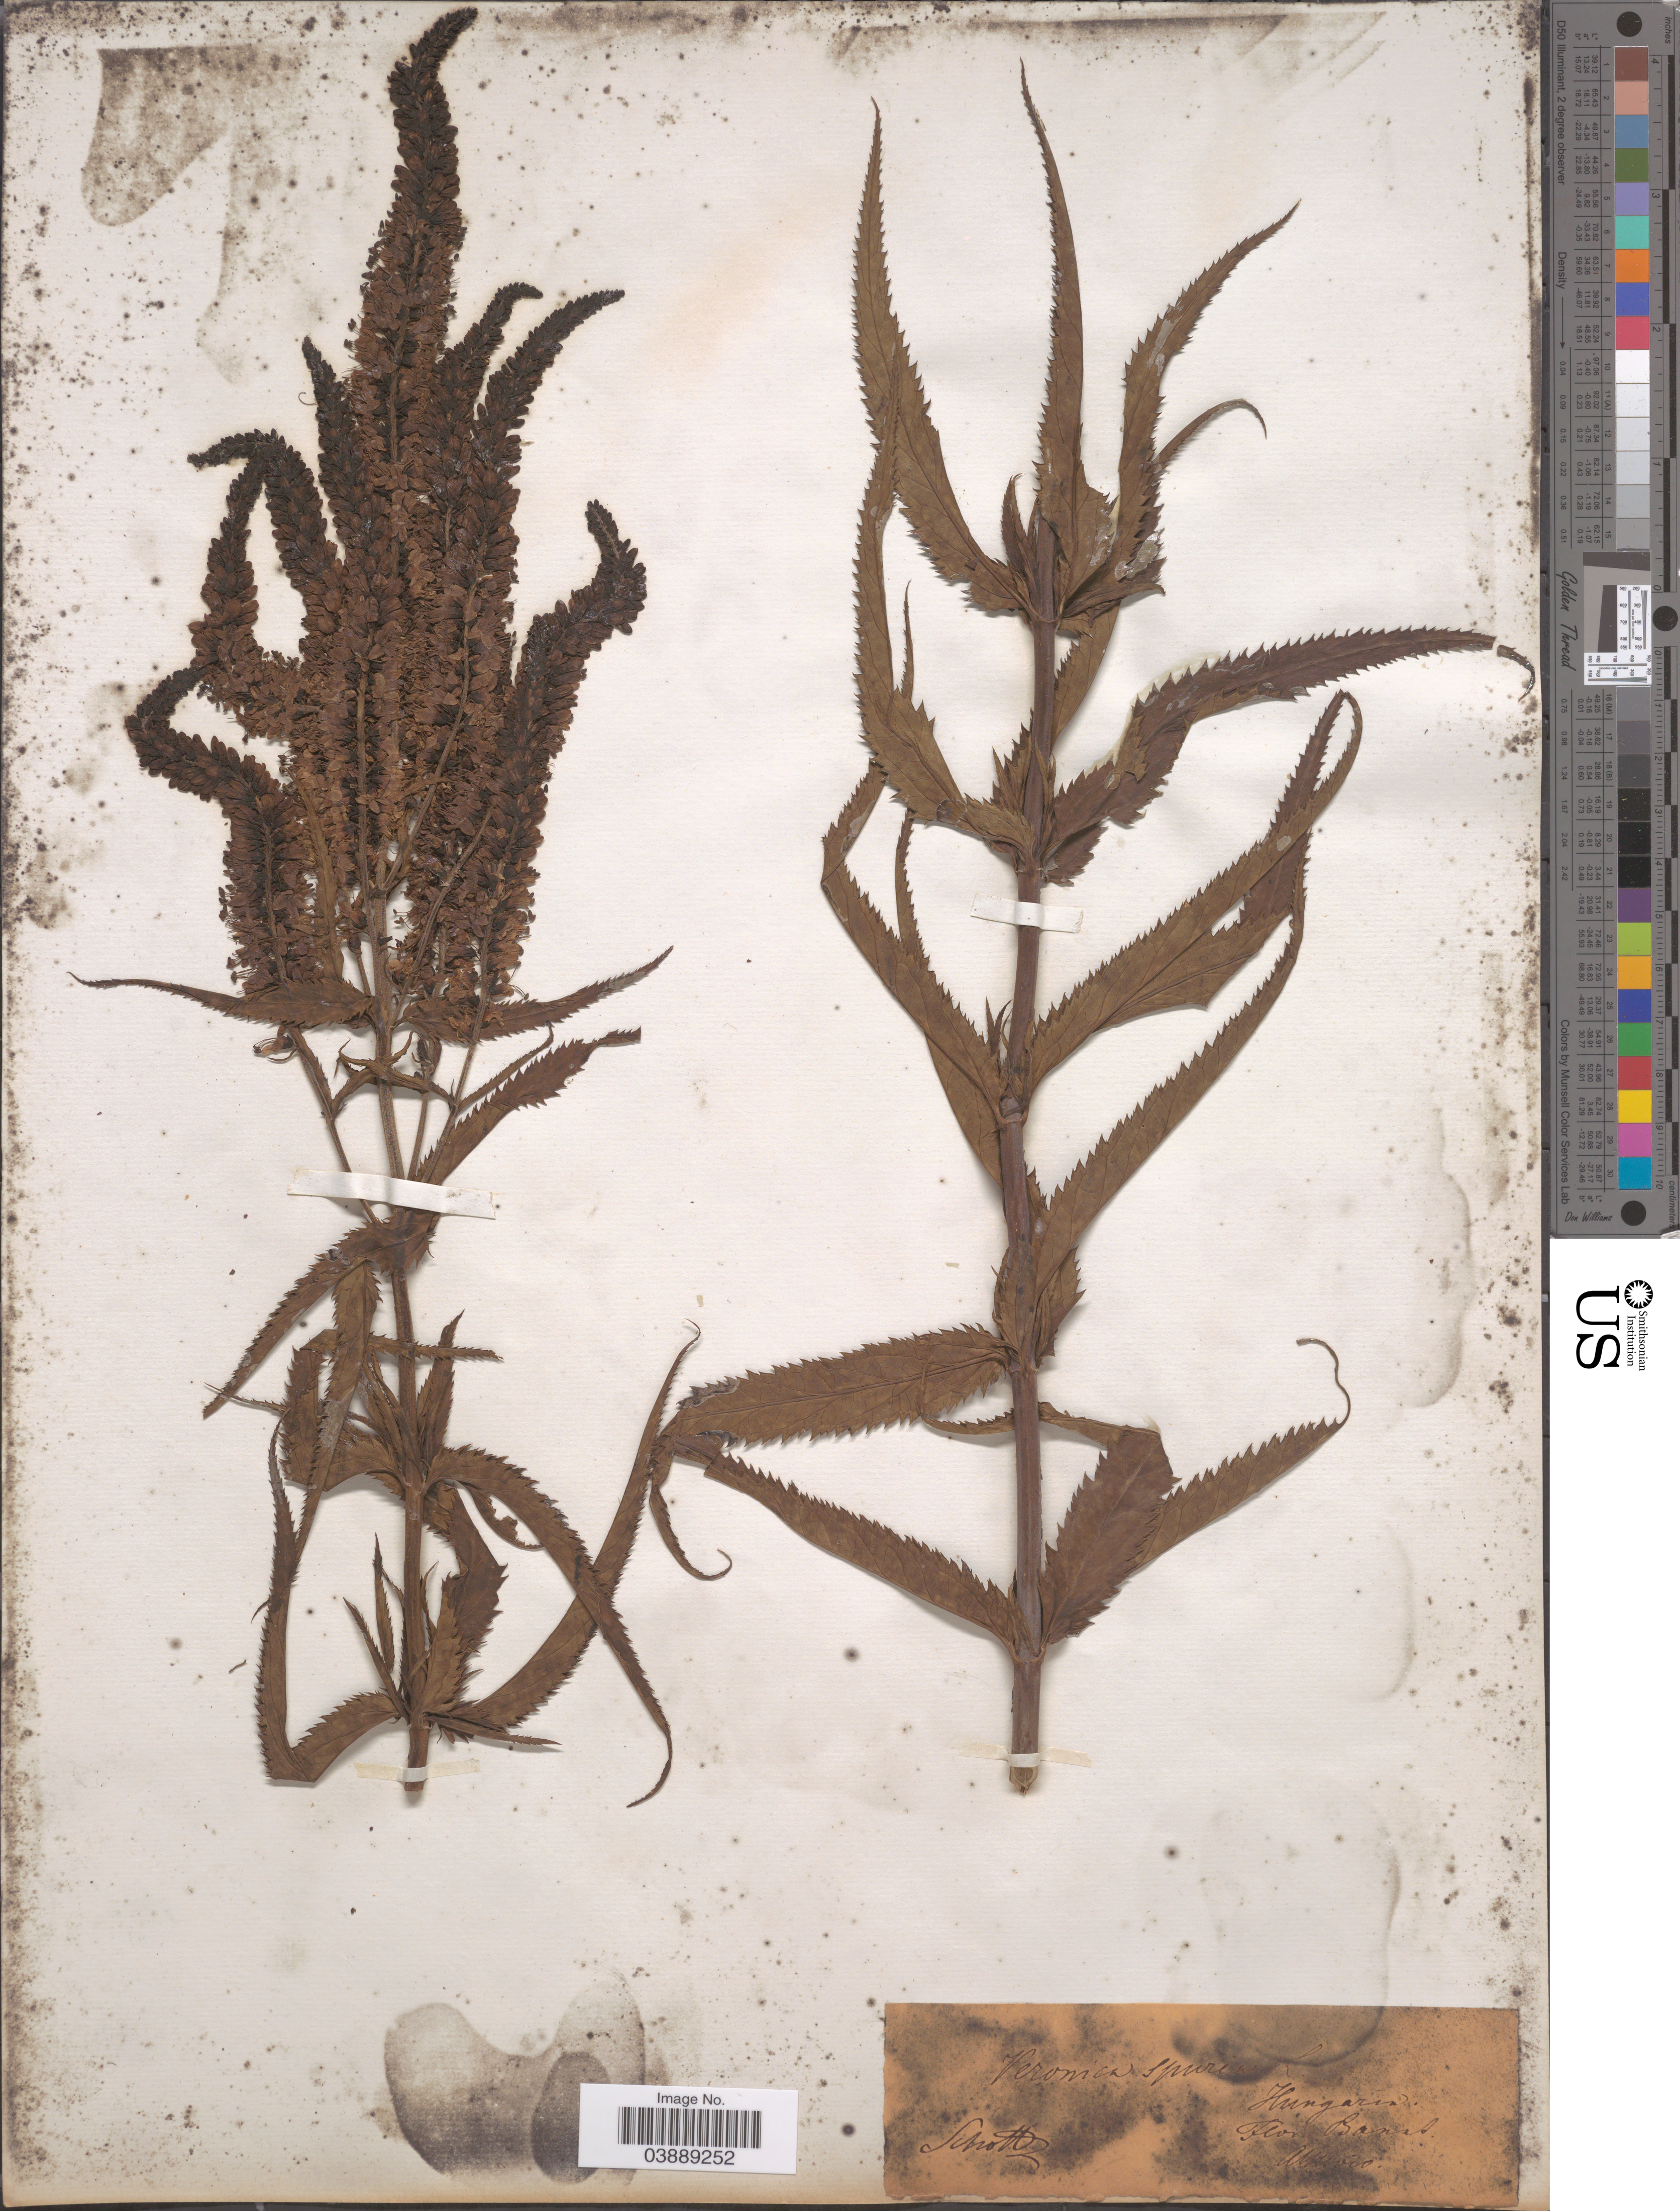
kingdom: Plantae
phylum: Tracheophyta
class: Magnoliopsida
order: Lamiales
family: Plantaginaceae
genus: Veronica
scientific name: Veronica longifolia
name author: L.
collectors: -. Schottz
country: Hungary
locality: Alluvio [interpreted].